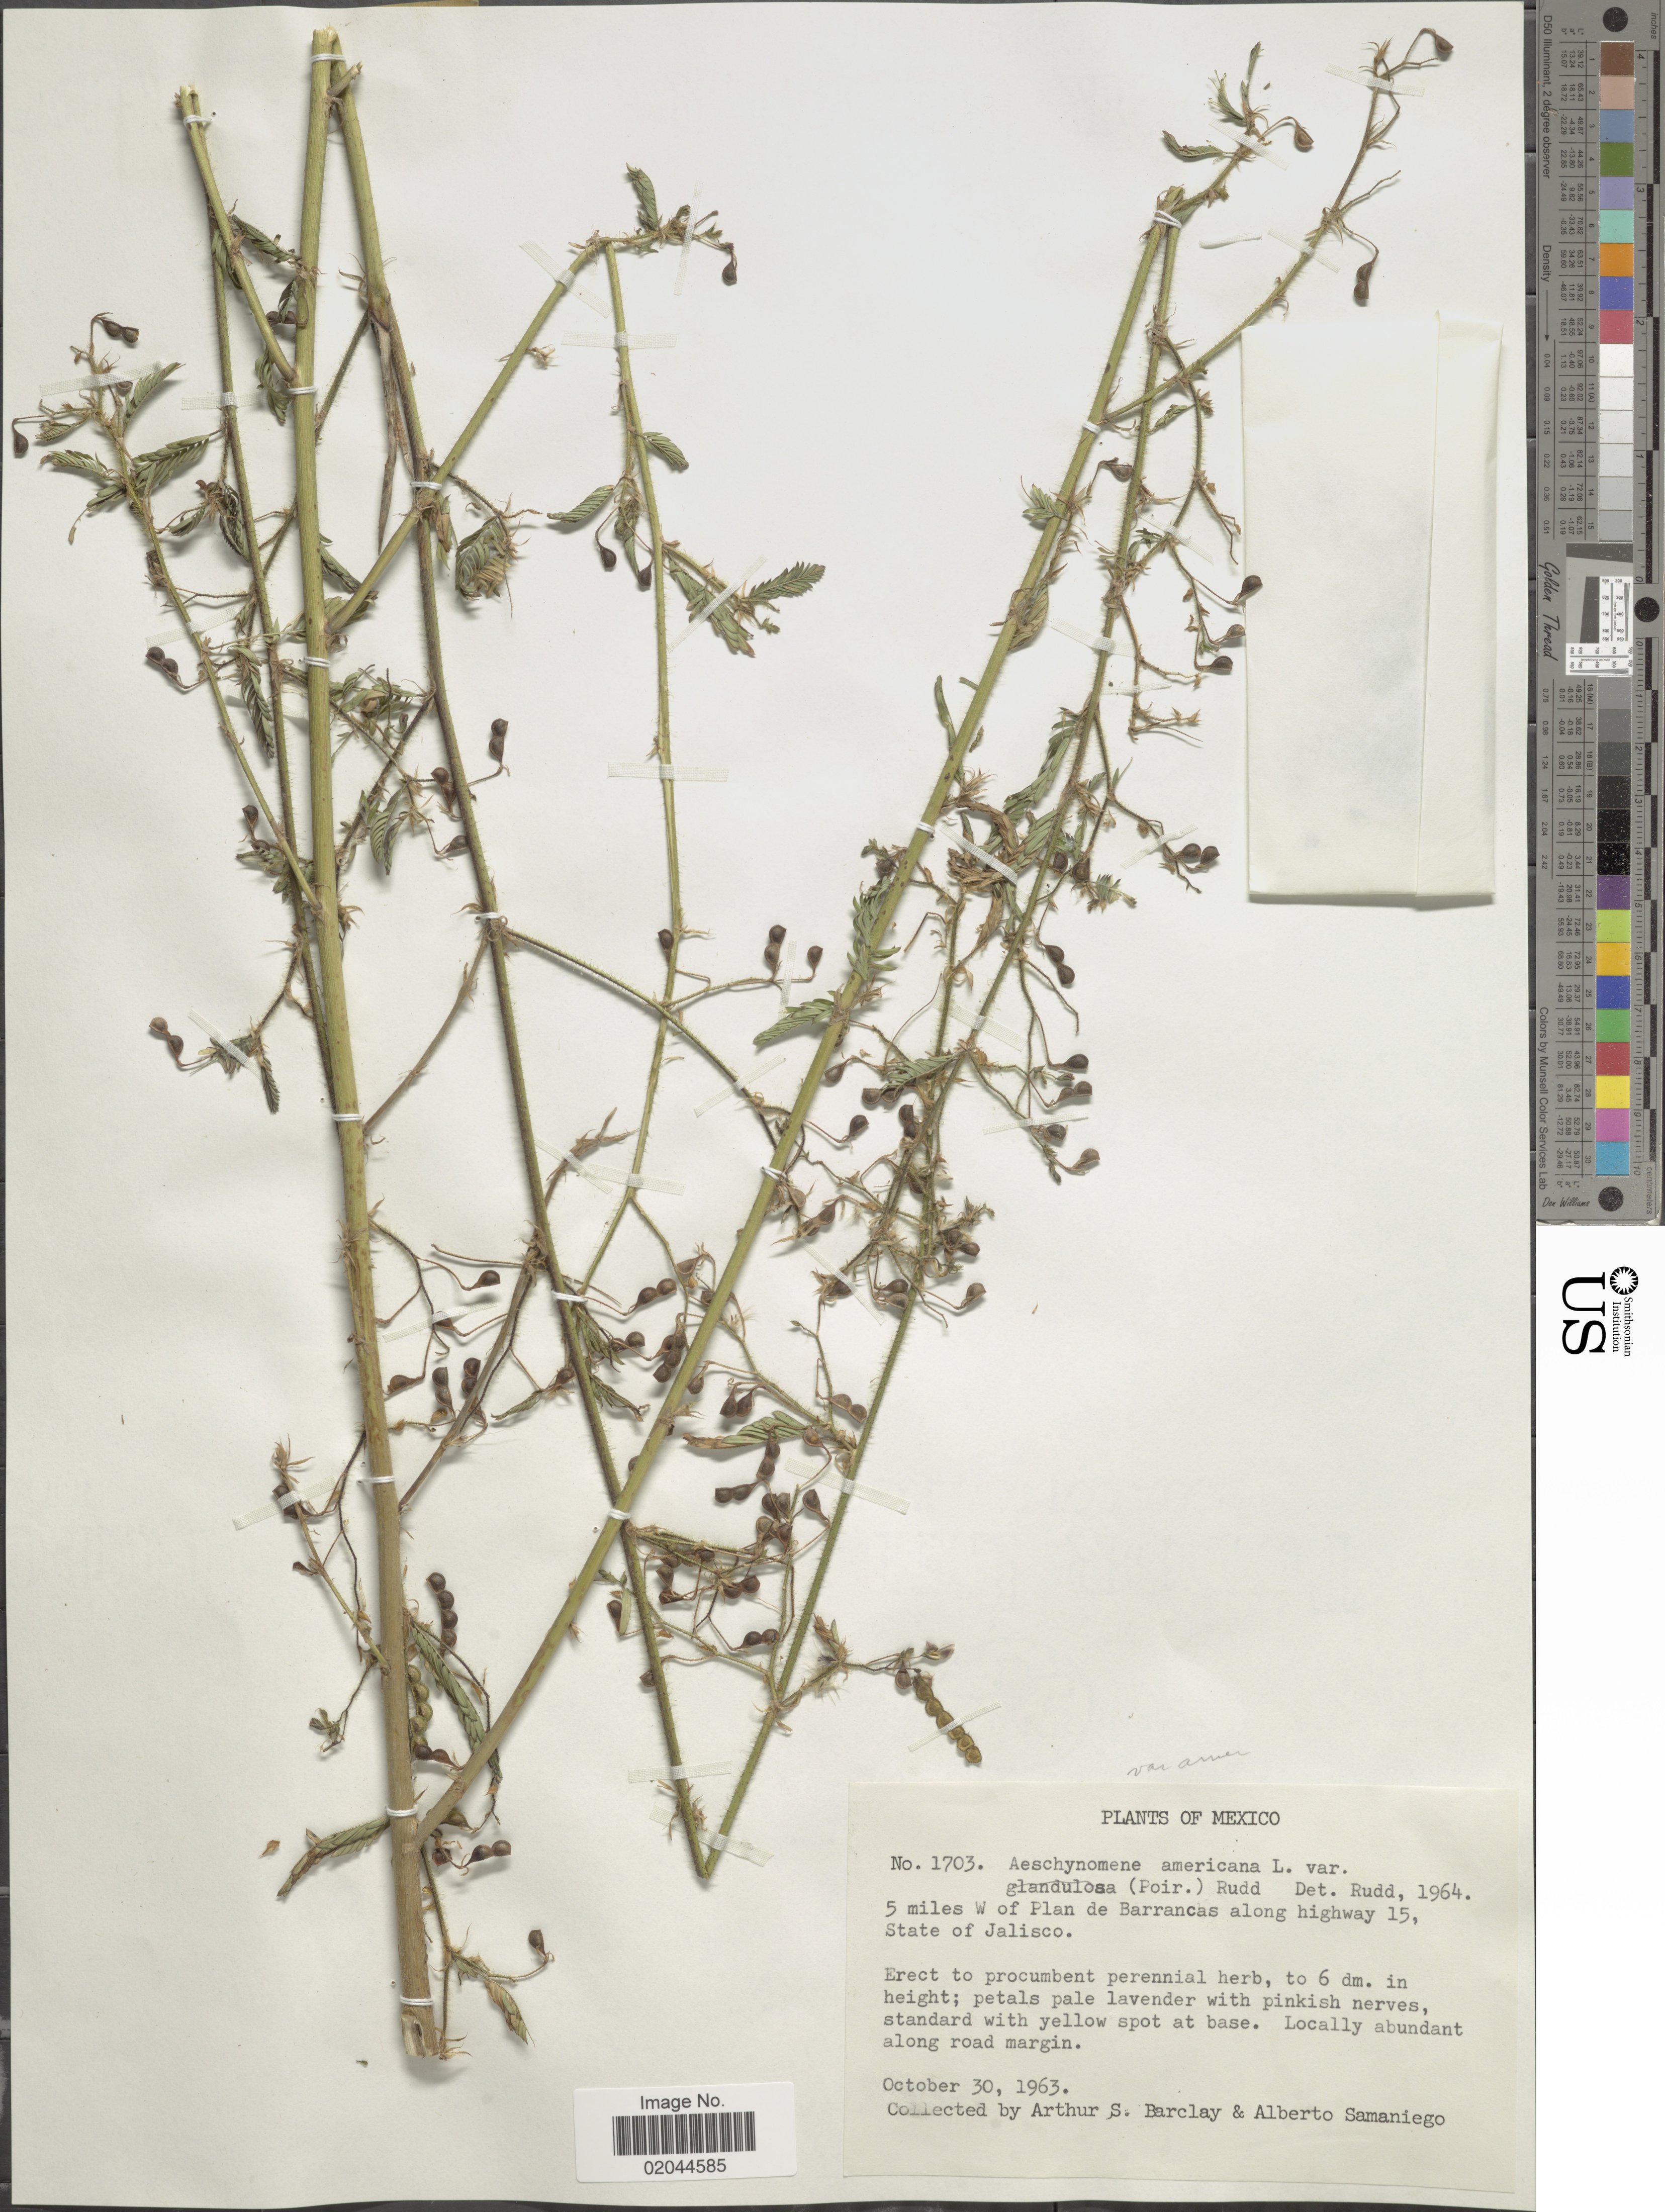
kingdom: Plantae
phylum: Tracheophyta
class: Magnoliopsida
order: Fabales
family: Fabaceae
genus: Aeschynomene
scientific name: Aeschynomene americana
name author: L.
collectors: A. S. Barclay & A. V. Samaniego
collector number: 1703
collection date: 1963-10-30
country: Mexico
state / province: Jalisco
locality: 5 miles W of Plan de Barrancas along Highway 15, along road margin